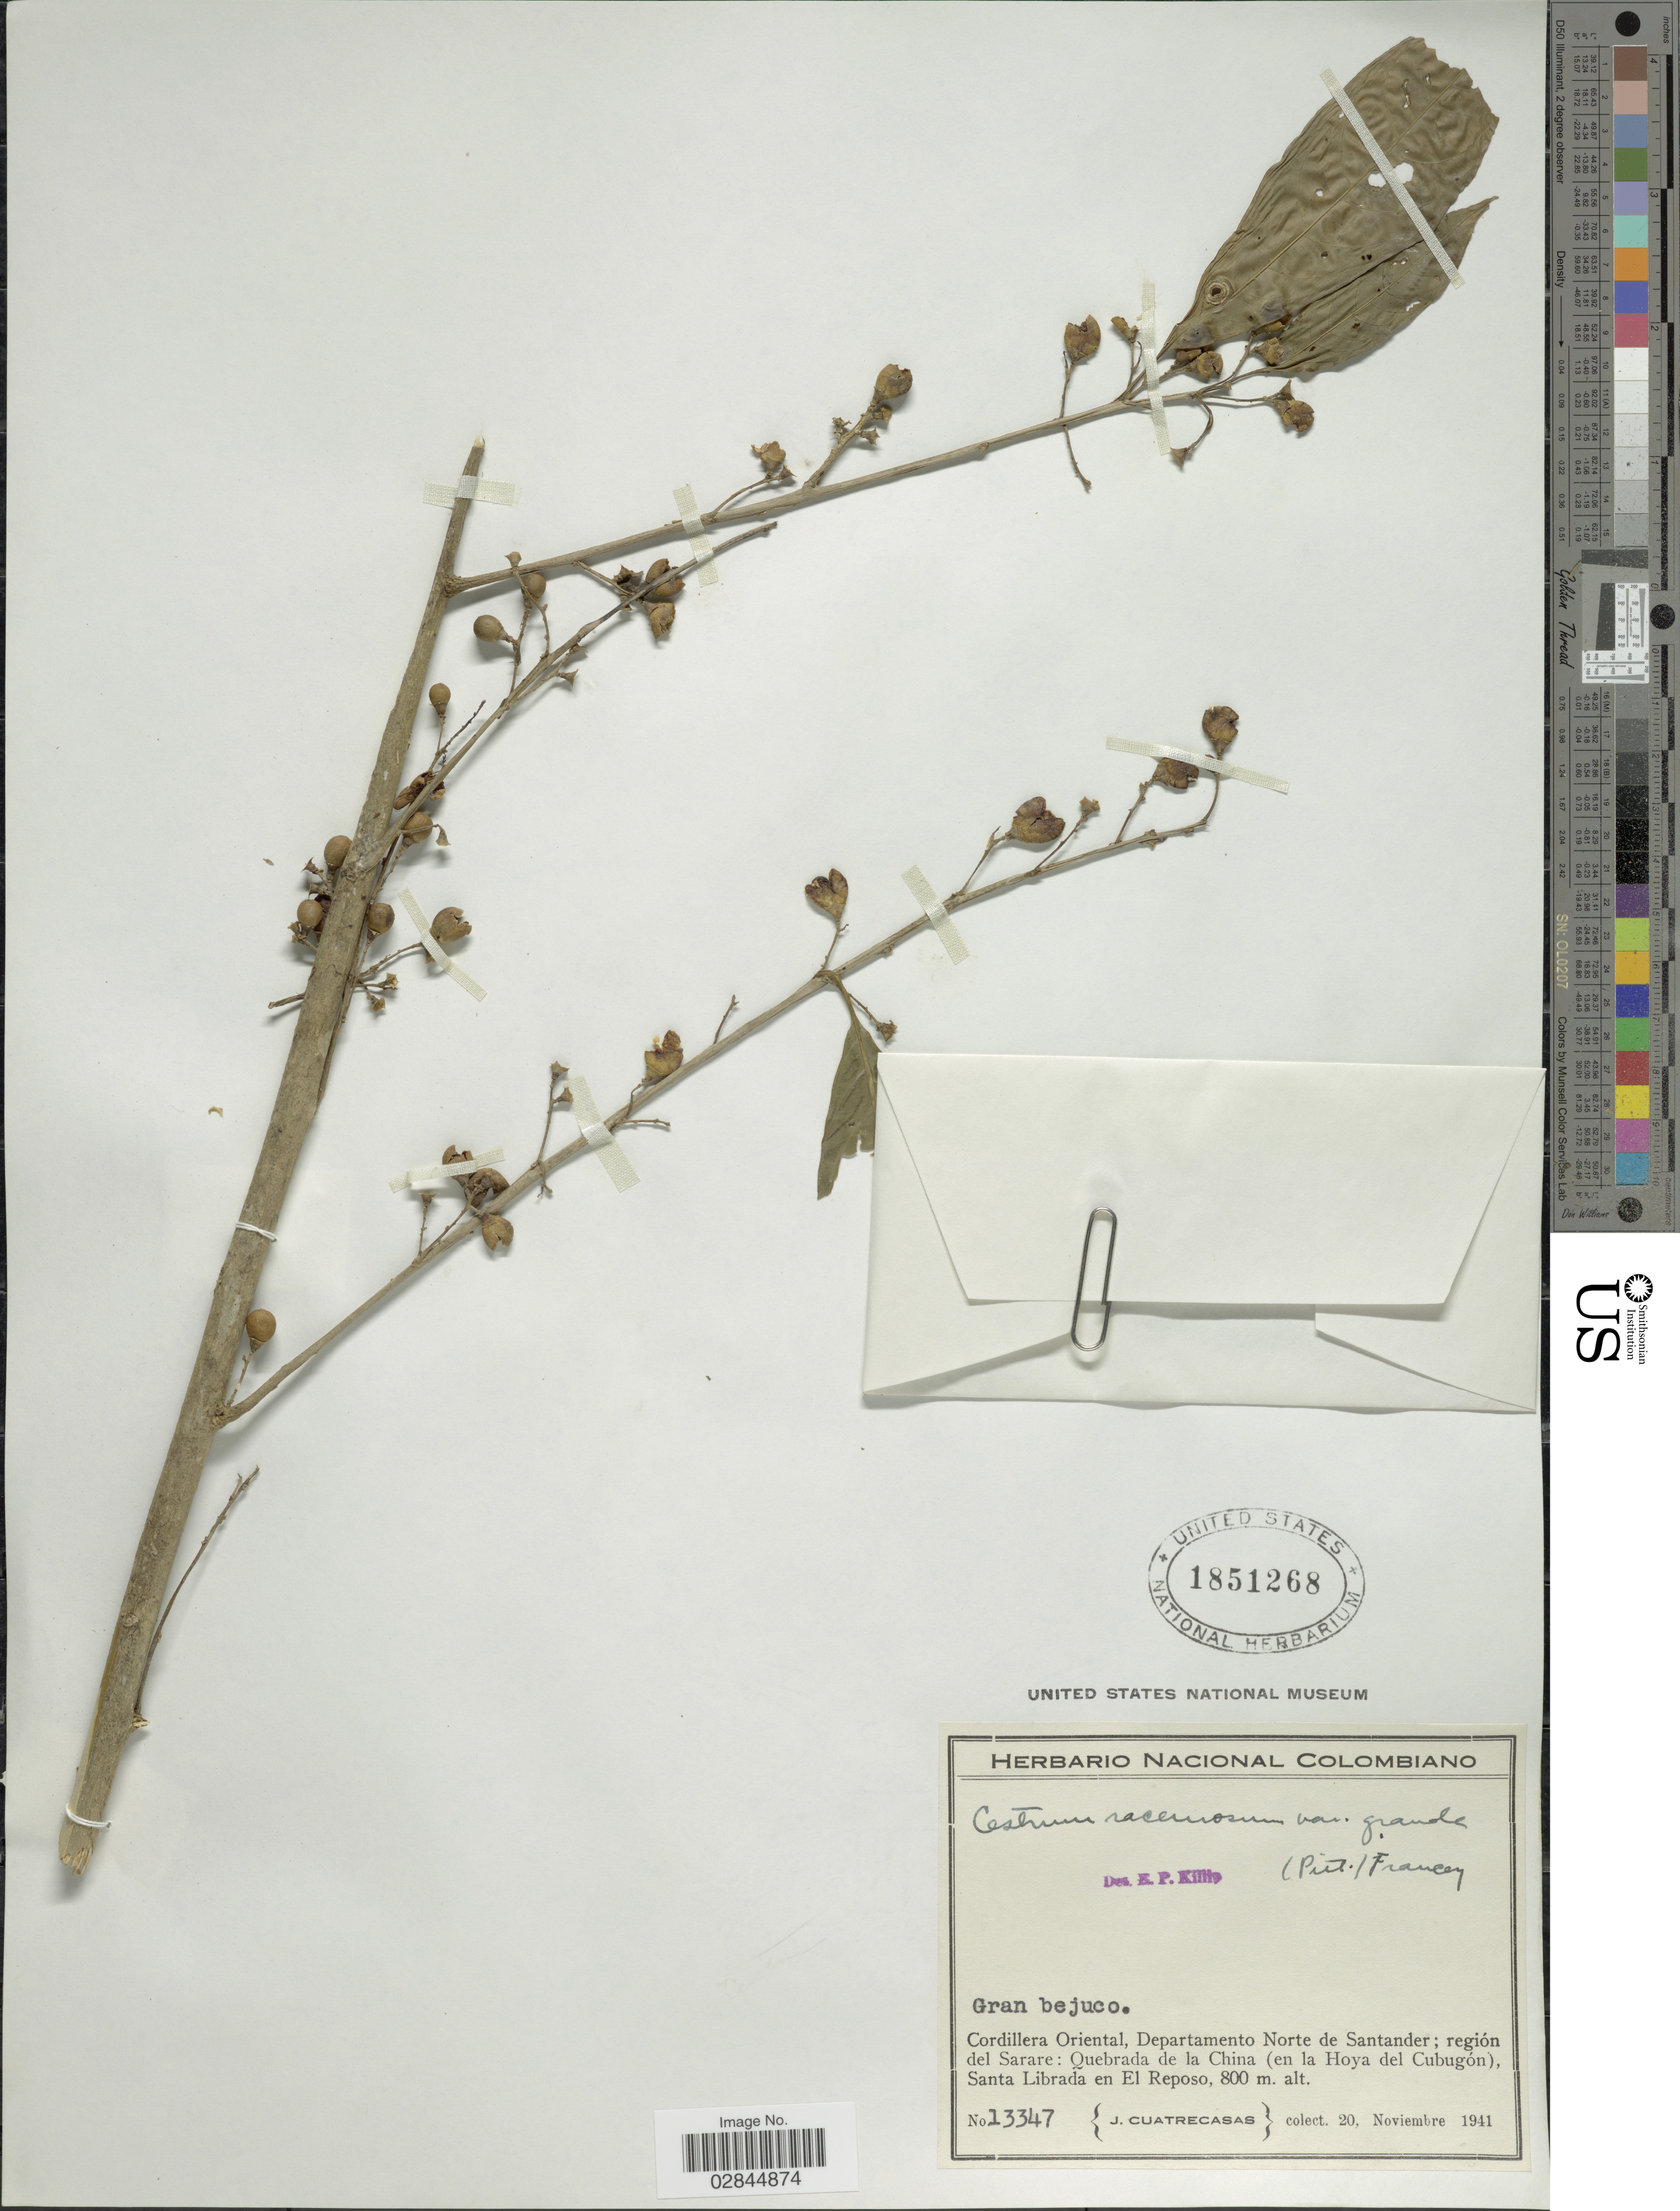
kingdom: Plantae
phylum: Tracheophyta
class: Magnoliopsida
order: Solanales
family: Solanaceae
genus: Cestrum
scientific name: Cestrum racemosum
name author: Ruiz & Pav.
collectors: J. Cuatrecasas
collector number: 13347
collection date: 1941-11-20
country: Colombia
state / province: Norte de Santander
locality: Cordillera Oriental, Departamento Norte de Santander; región del Sarare: Quebrada de la China (en la Hoya del Cubugón). Santa Librada en El Reposo.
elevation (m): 800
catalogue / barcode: US 1851268